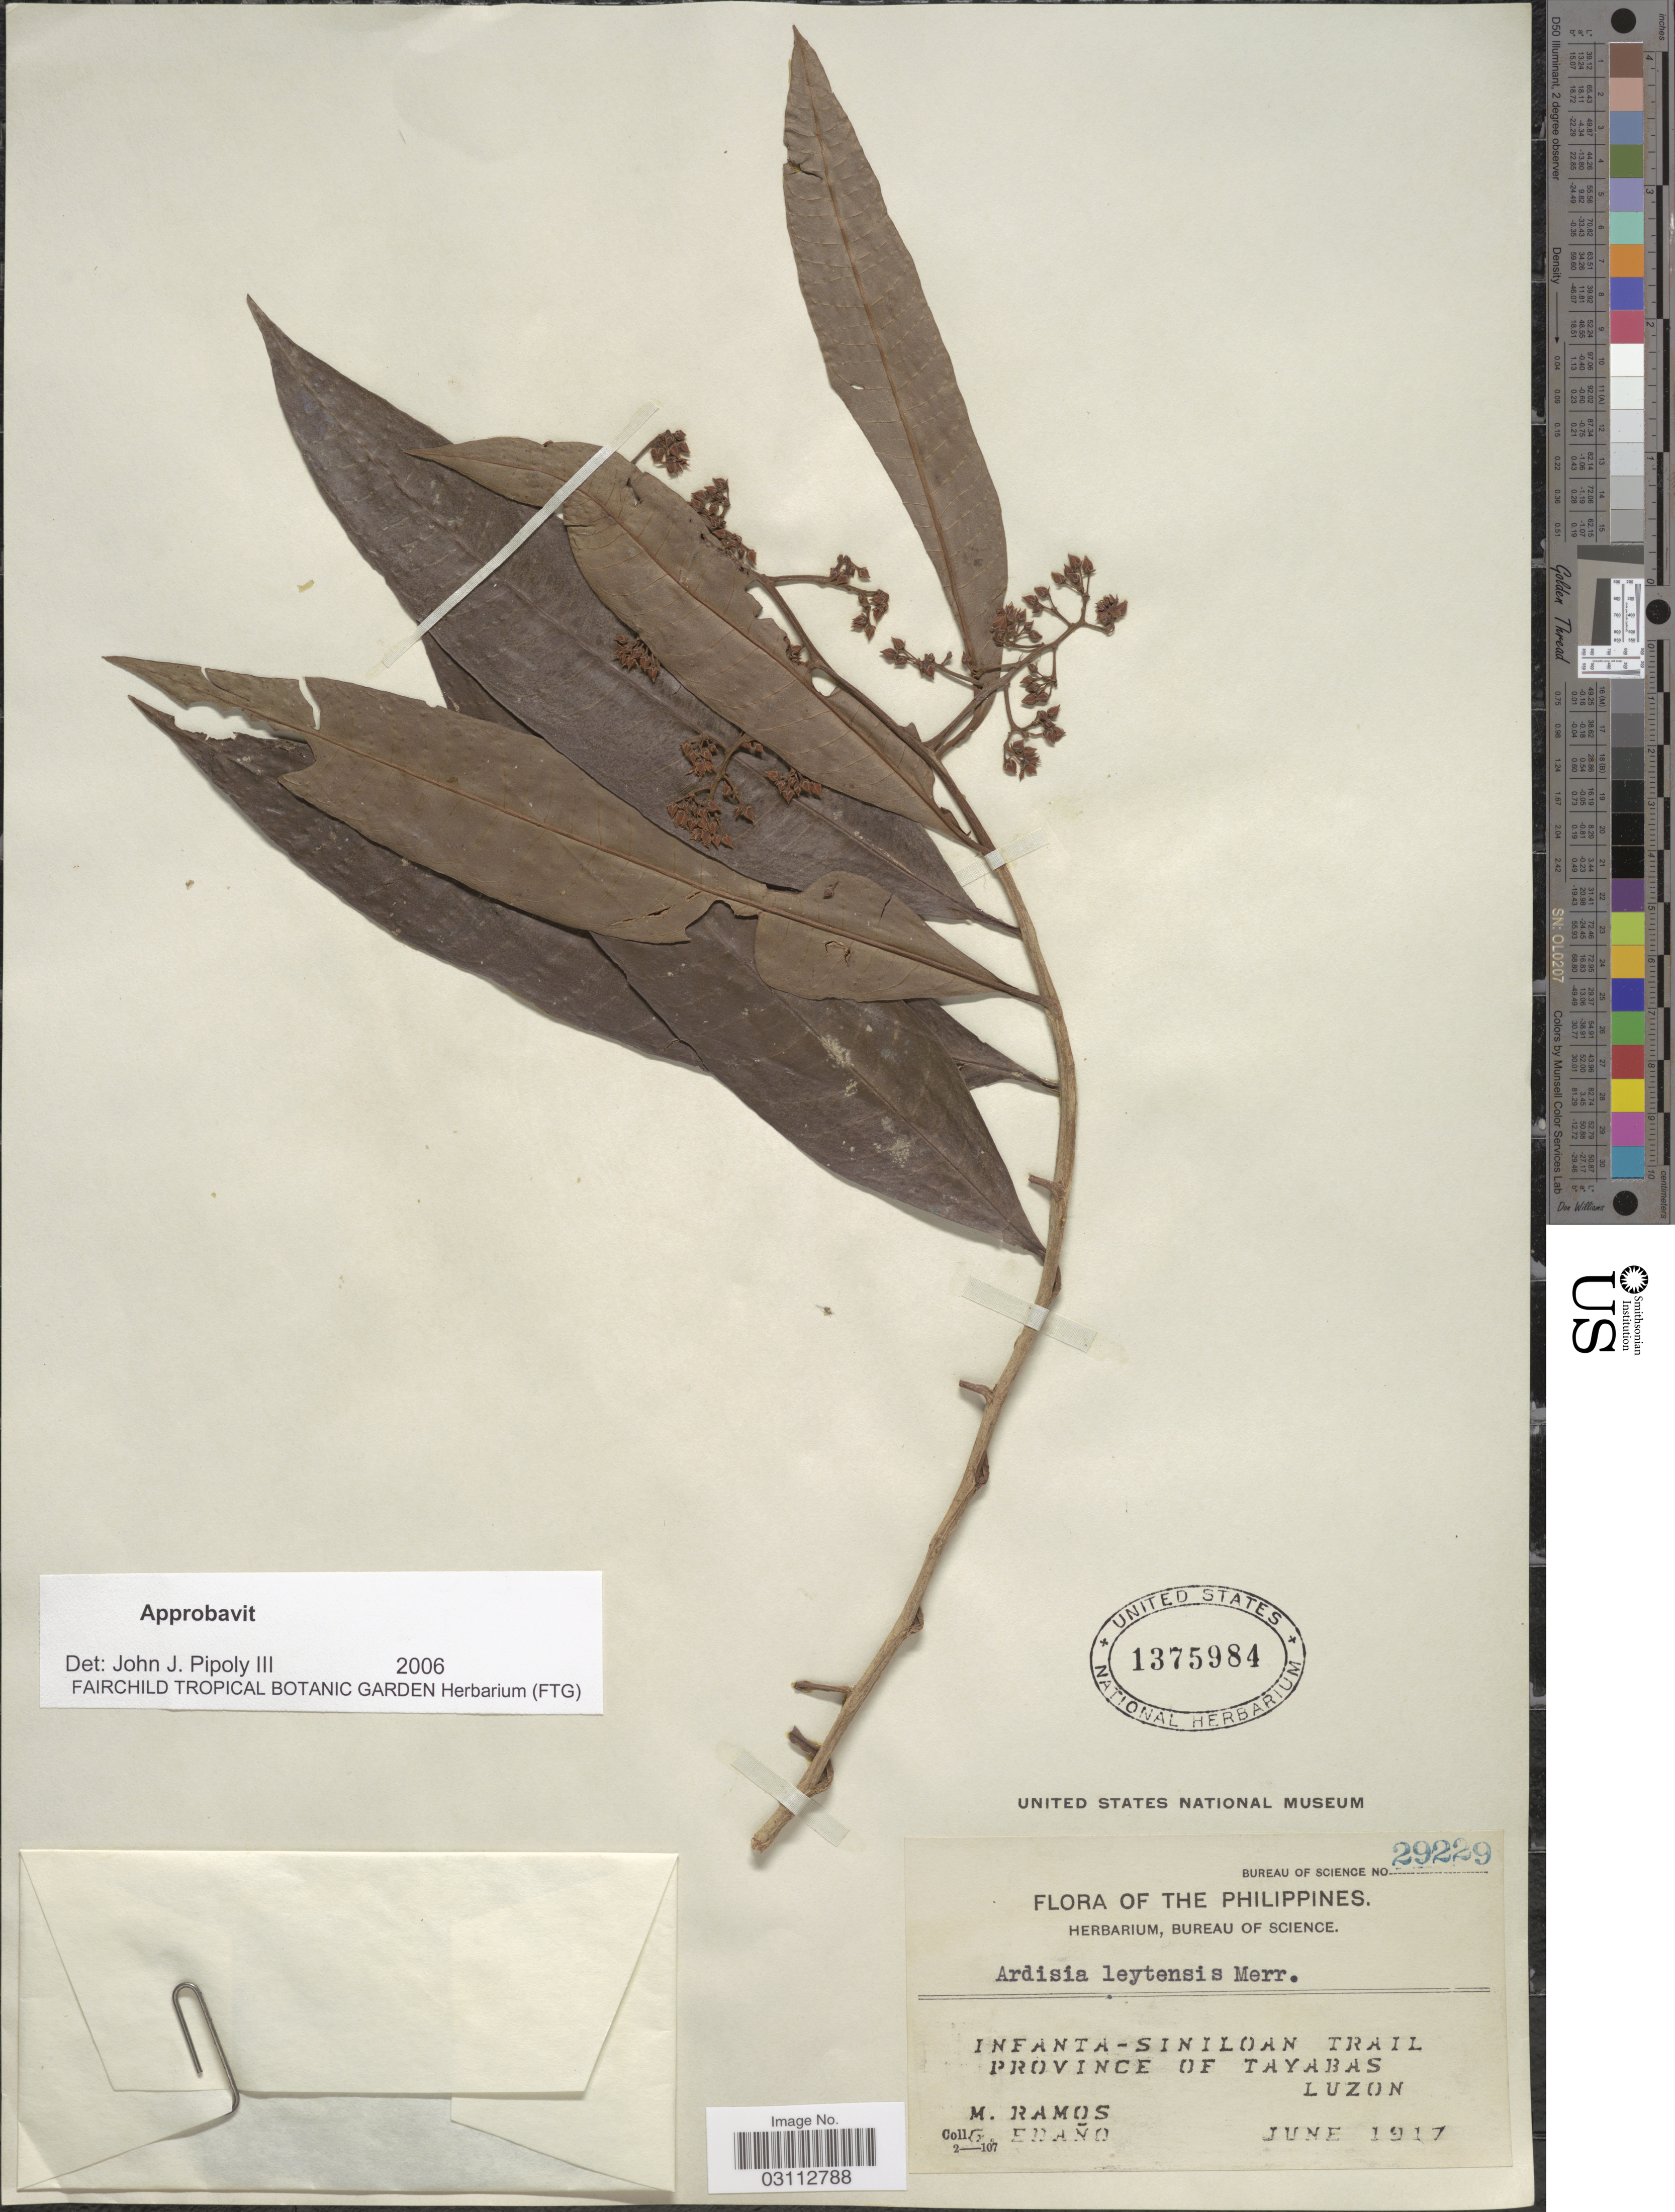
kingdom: Plantae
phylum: Tracheophyta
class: Magnoliopsida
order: Ericales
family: Primulaceae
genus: Ardisia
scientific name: Ardisia leytensis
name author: Merr.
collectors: M. Ramos & G. Edaño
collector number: Bureau of Science 29229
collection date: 1917-06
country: Philippines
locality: Infanta-Siniloan Trail. Province of Tayabas. Luzon.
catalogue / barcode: US 1375984